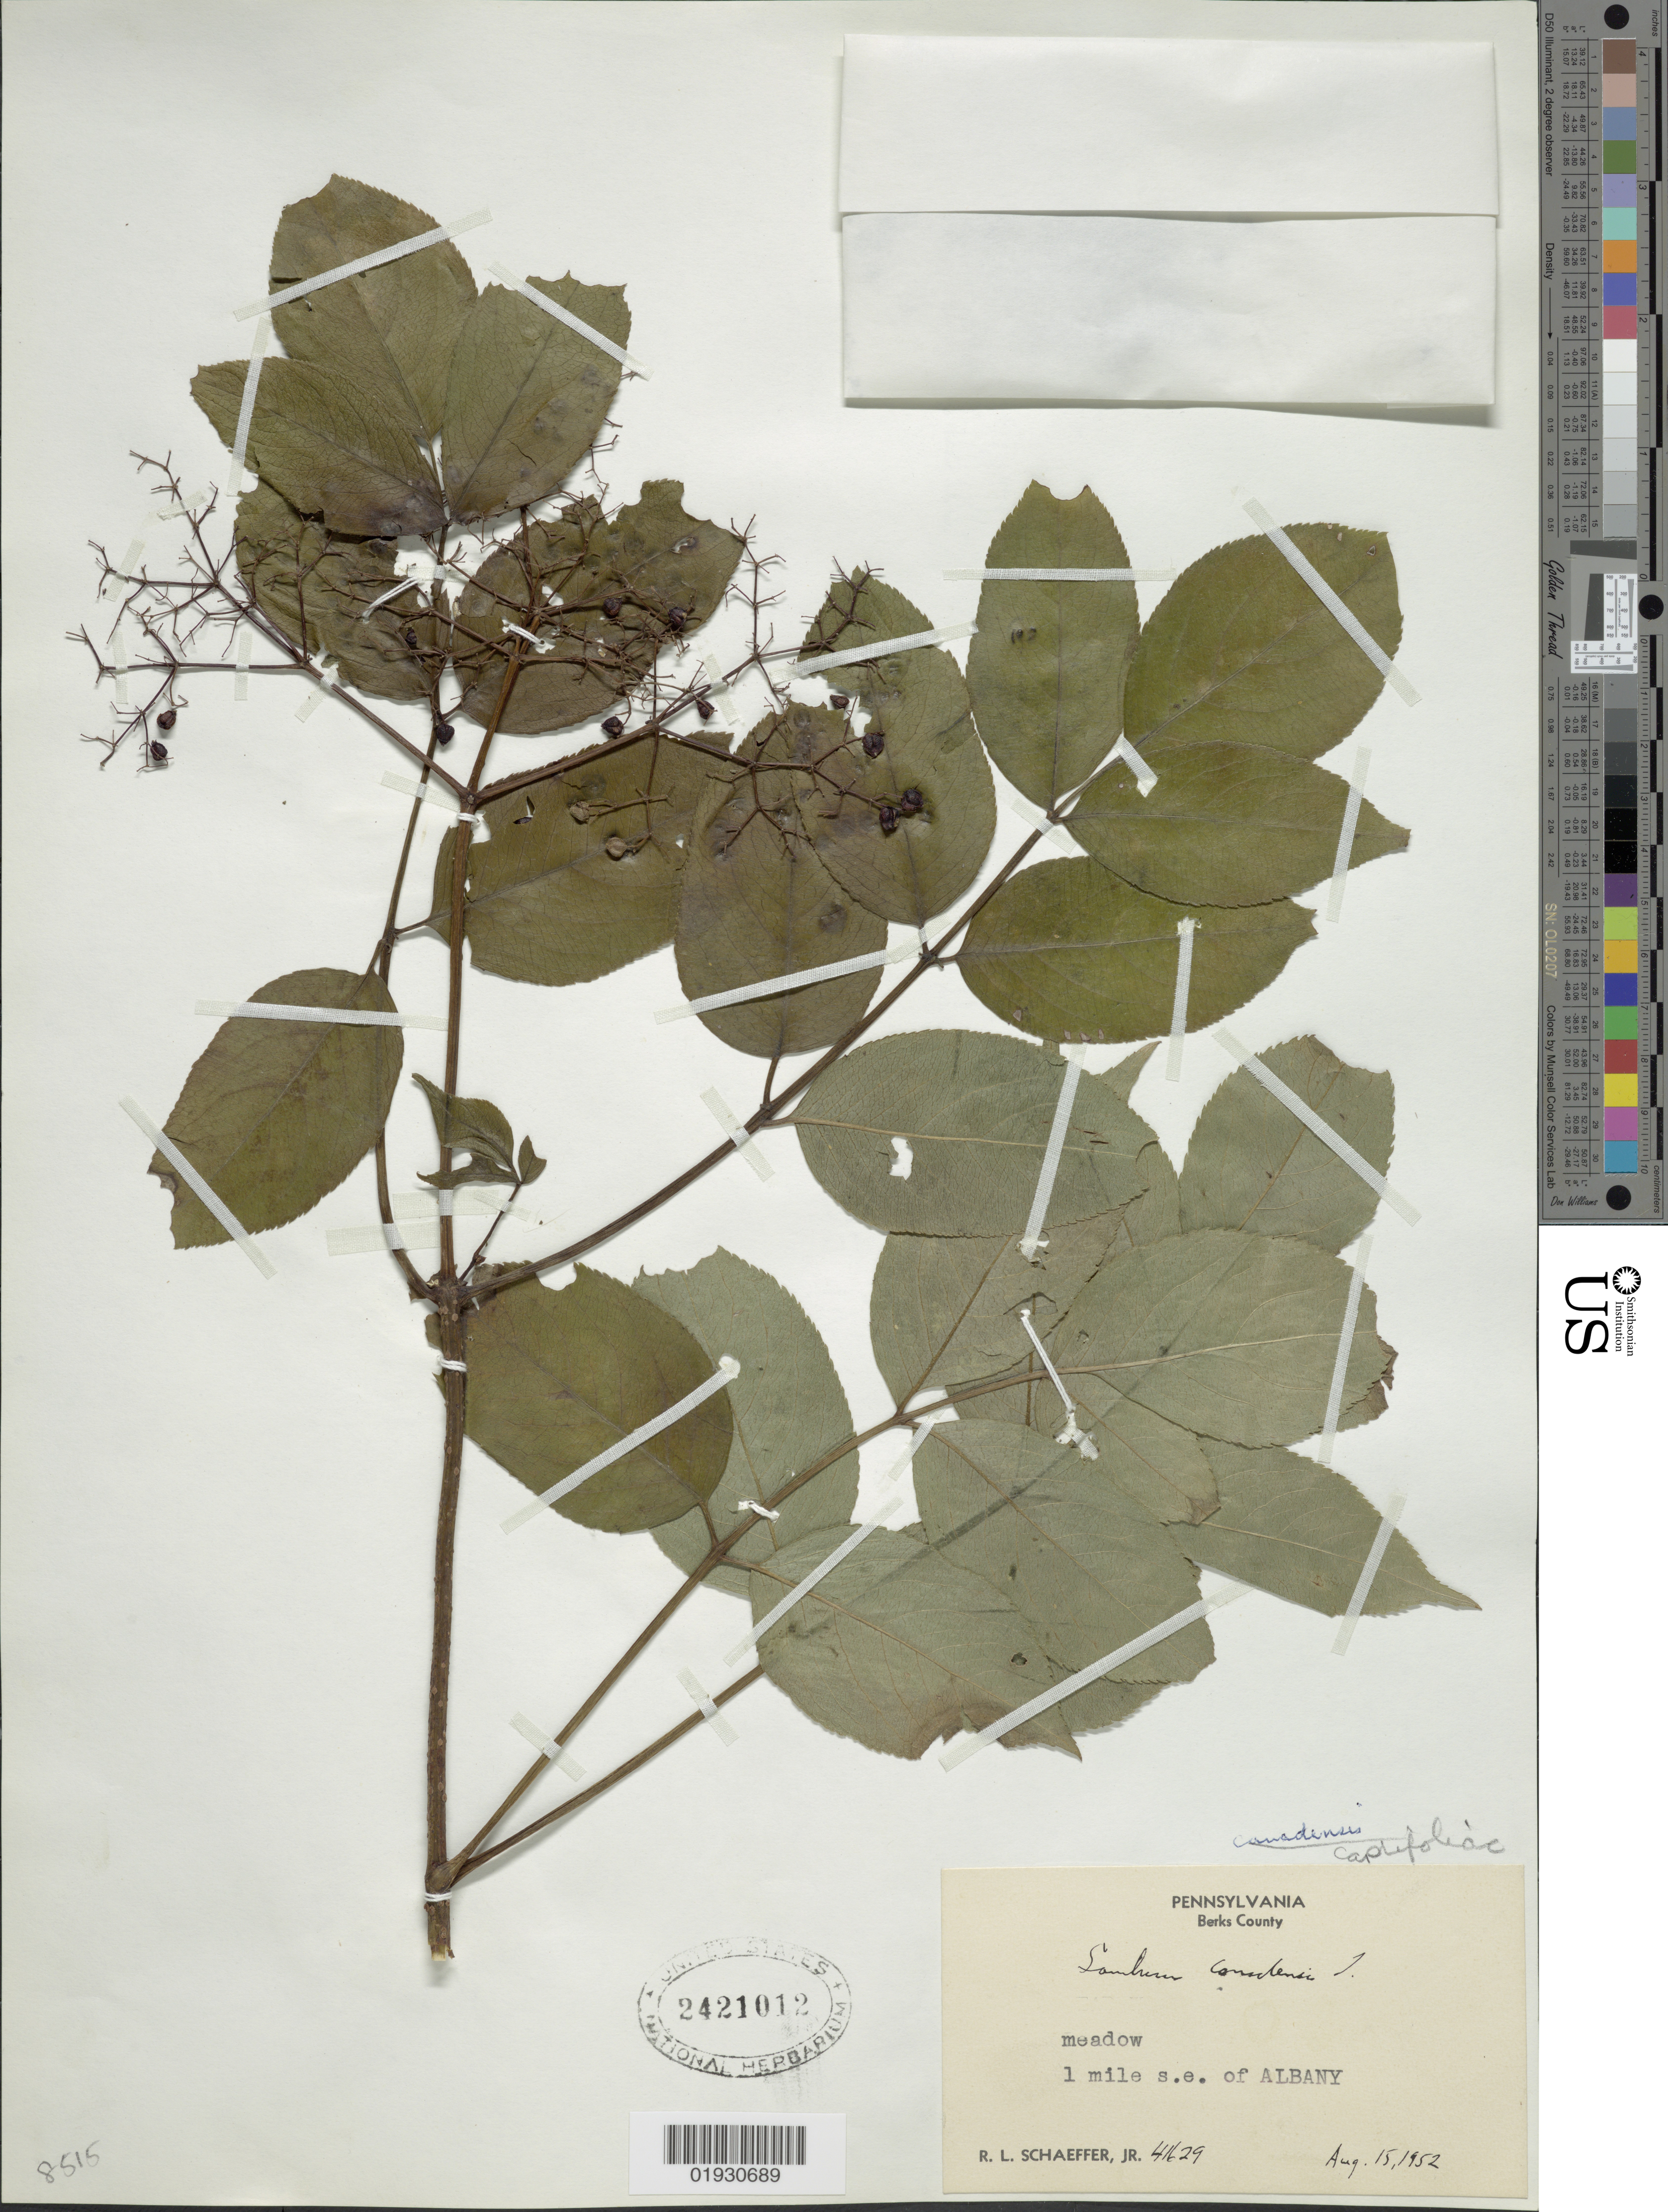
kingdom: Plantae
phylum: Tracheophyta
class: Magnoliopsida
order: Dipsacales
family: Viburnaceae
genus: Sambucus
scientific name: Sambucus canadensis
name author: L.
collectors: R. L. Schaeffer Jr.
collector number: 41629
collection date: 1952-08-15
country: United States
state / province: Pennsylvania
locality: Berks County, 1 mile s.e. of Albany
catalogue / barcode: US 2421012